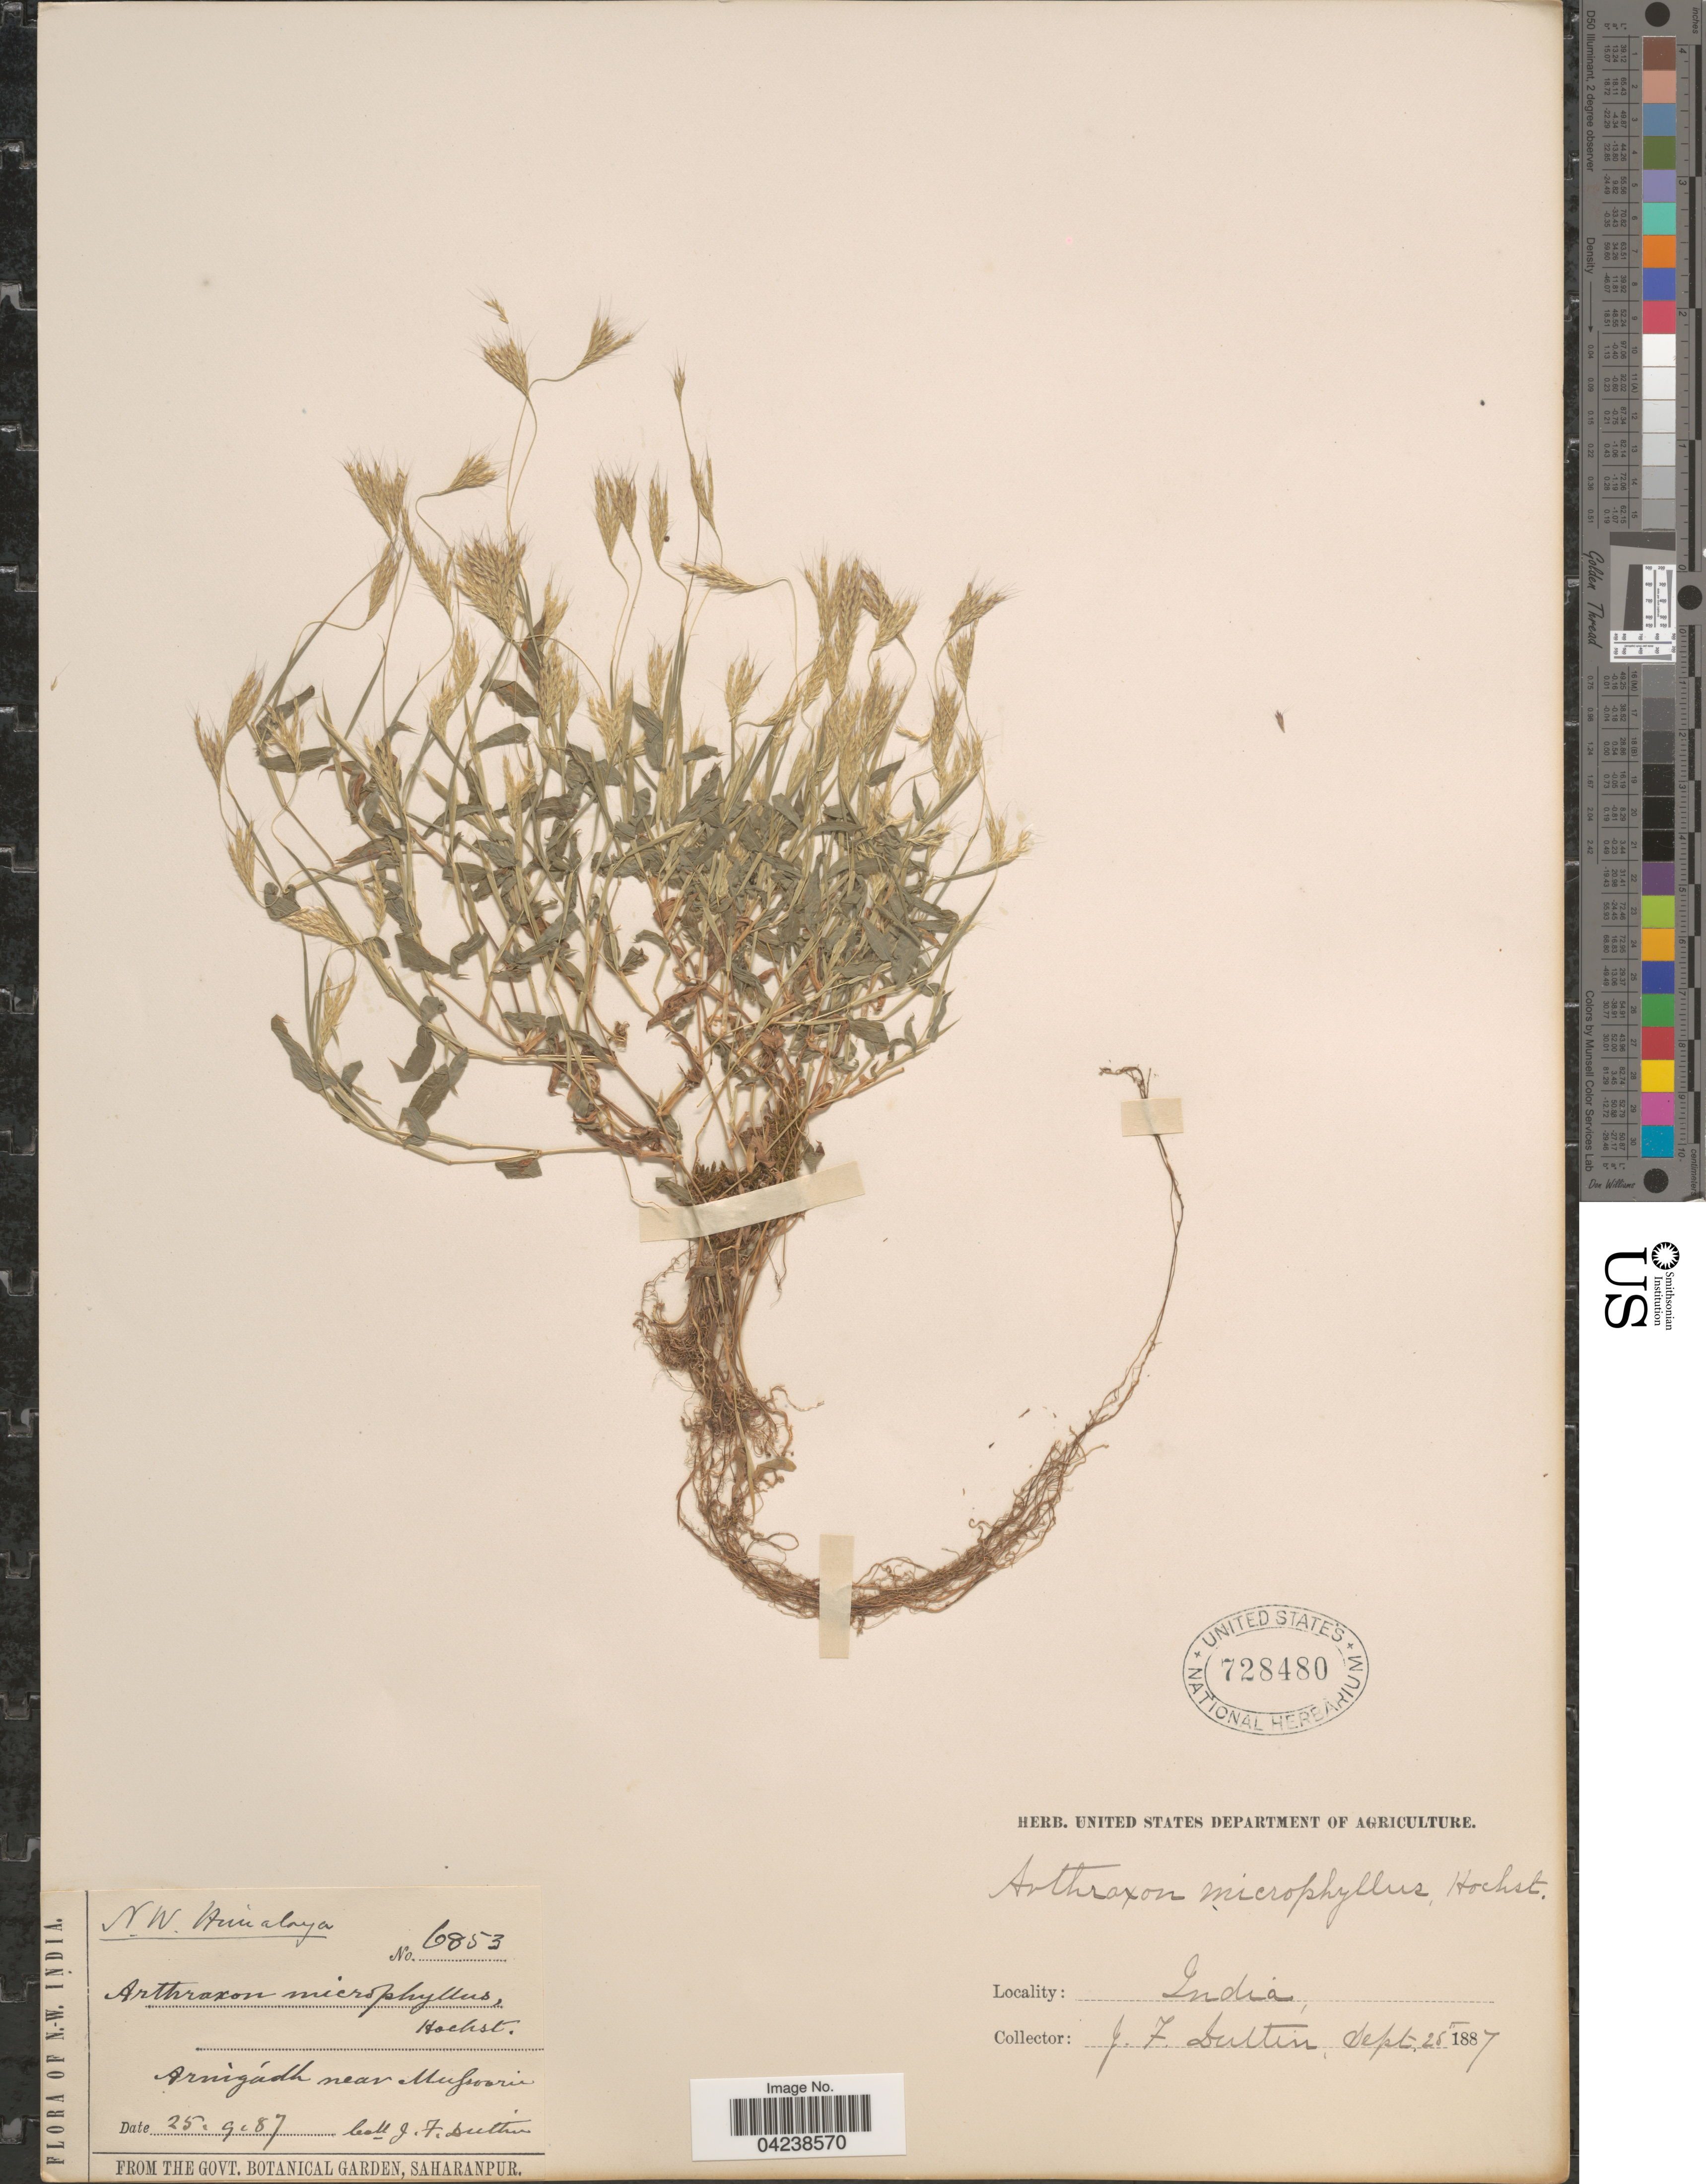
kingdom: Plantae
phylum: Tracheophyta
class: Liliopsida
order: Poales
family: Poaceae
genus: Arthraxon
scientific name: Arthraxon lancifolius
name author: (Trin.) Hochst.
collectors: J. F. Duthie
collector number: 6853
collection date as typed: Transcribed d/m/y: 25/9/87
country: India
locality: N.-W. India. N. W. Himalaya. Arnigádh near Mussoorie.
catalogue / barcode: US 728480